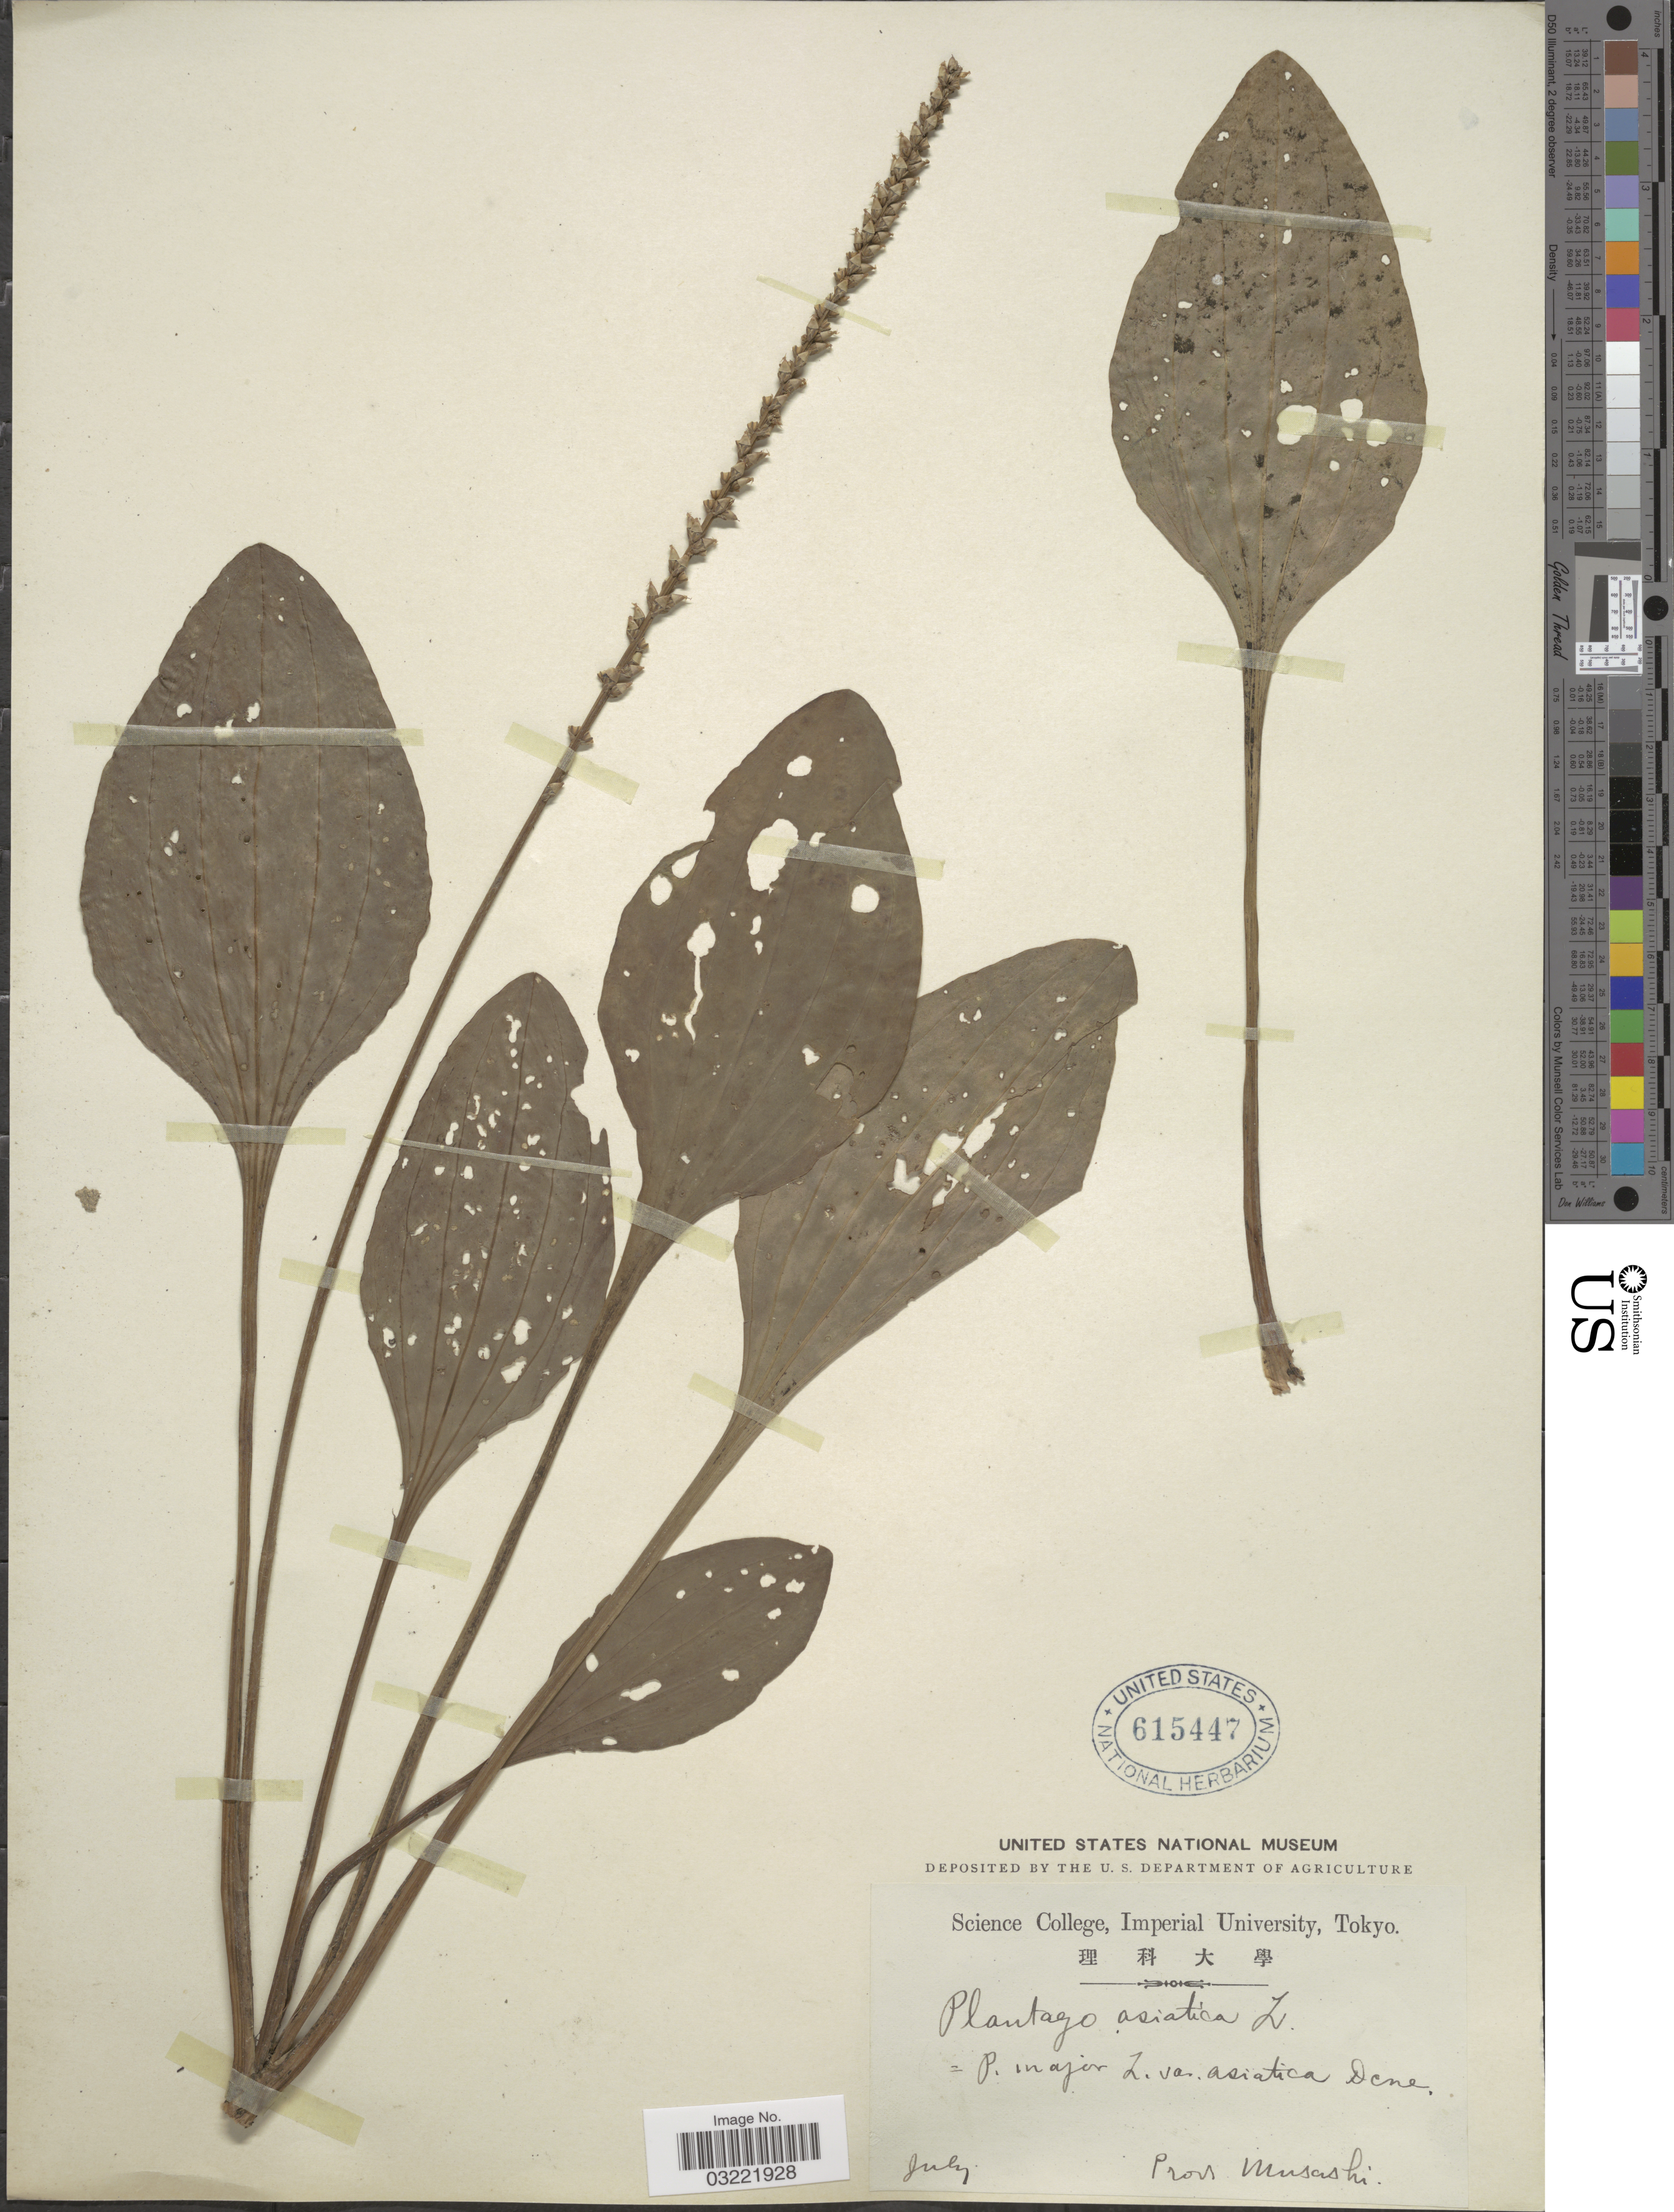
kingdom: Plantae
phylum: Tracheophyta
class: Magnoliopsida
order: Lamiales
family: Plantaginaceae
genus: Plantago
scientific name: Plantago asiatica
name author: L.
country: Japan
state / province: Tokyo, Federal City of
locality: Prov: Musashi.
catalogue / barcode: US 615447